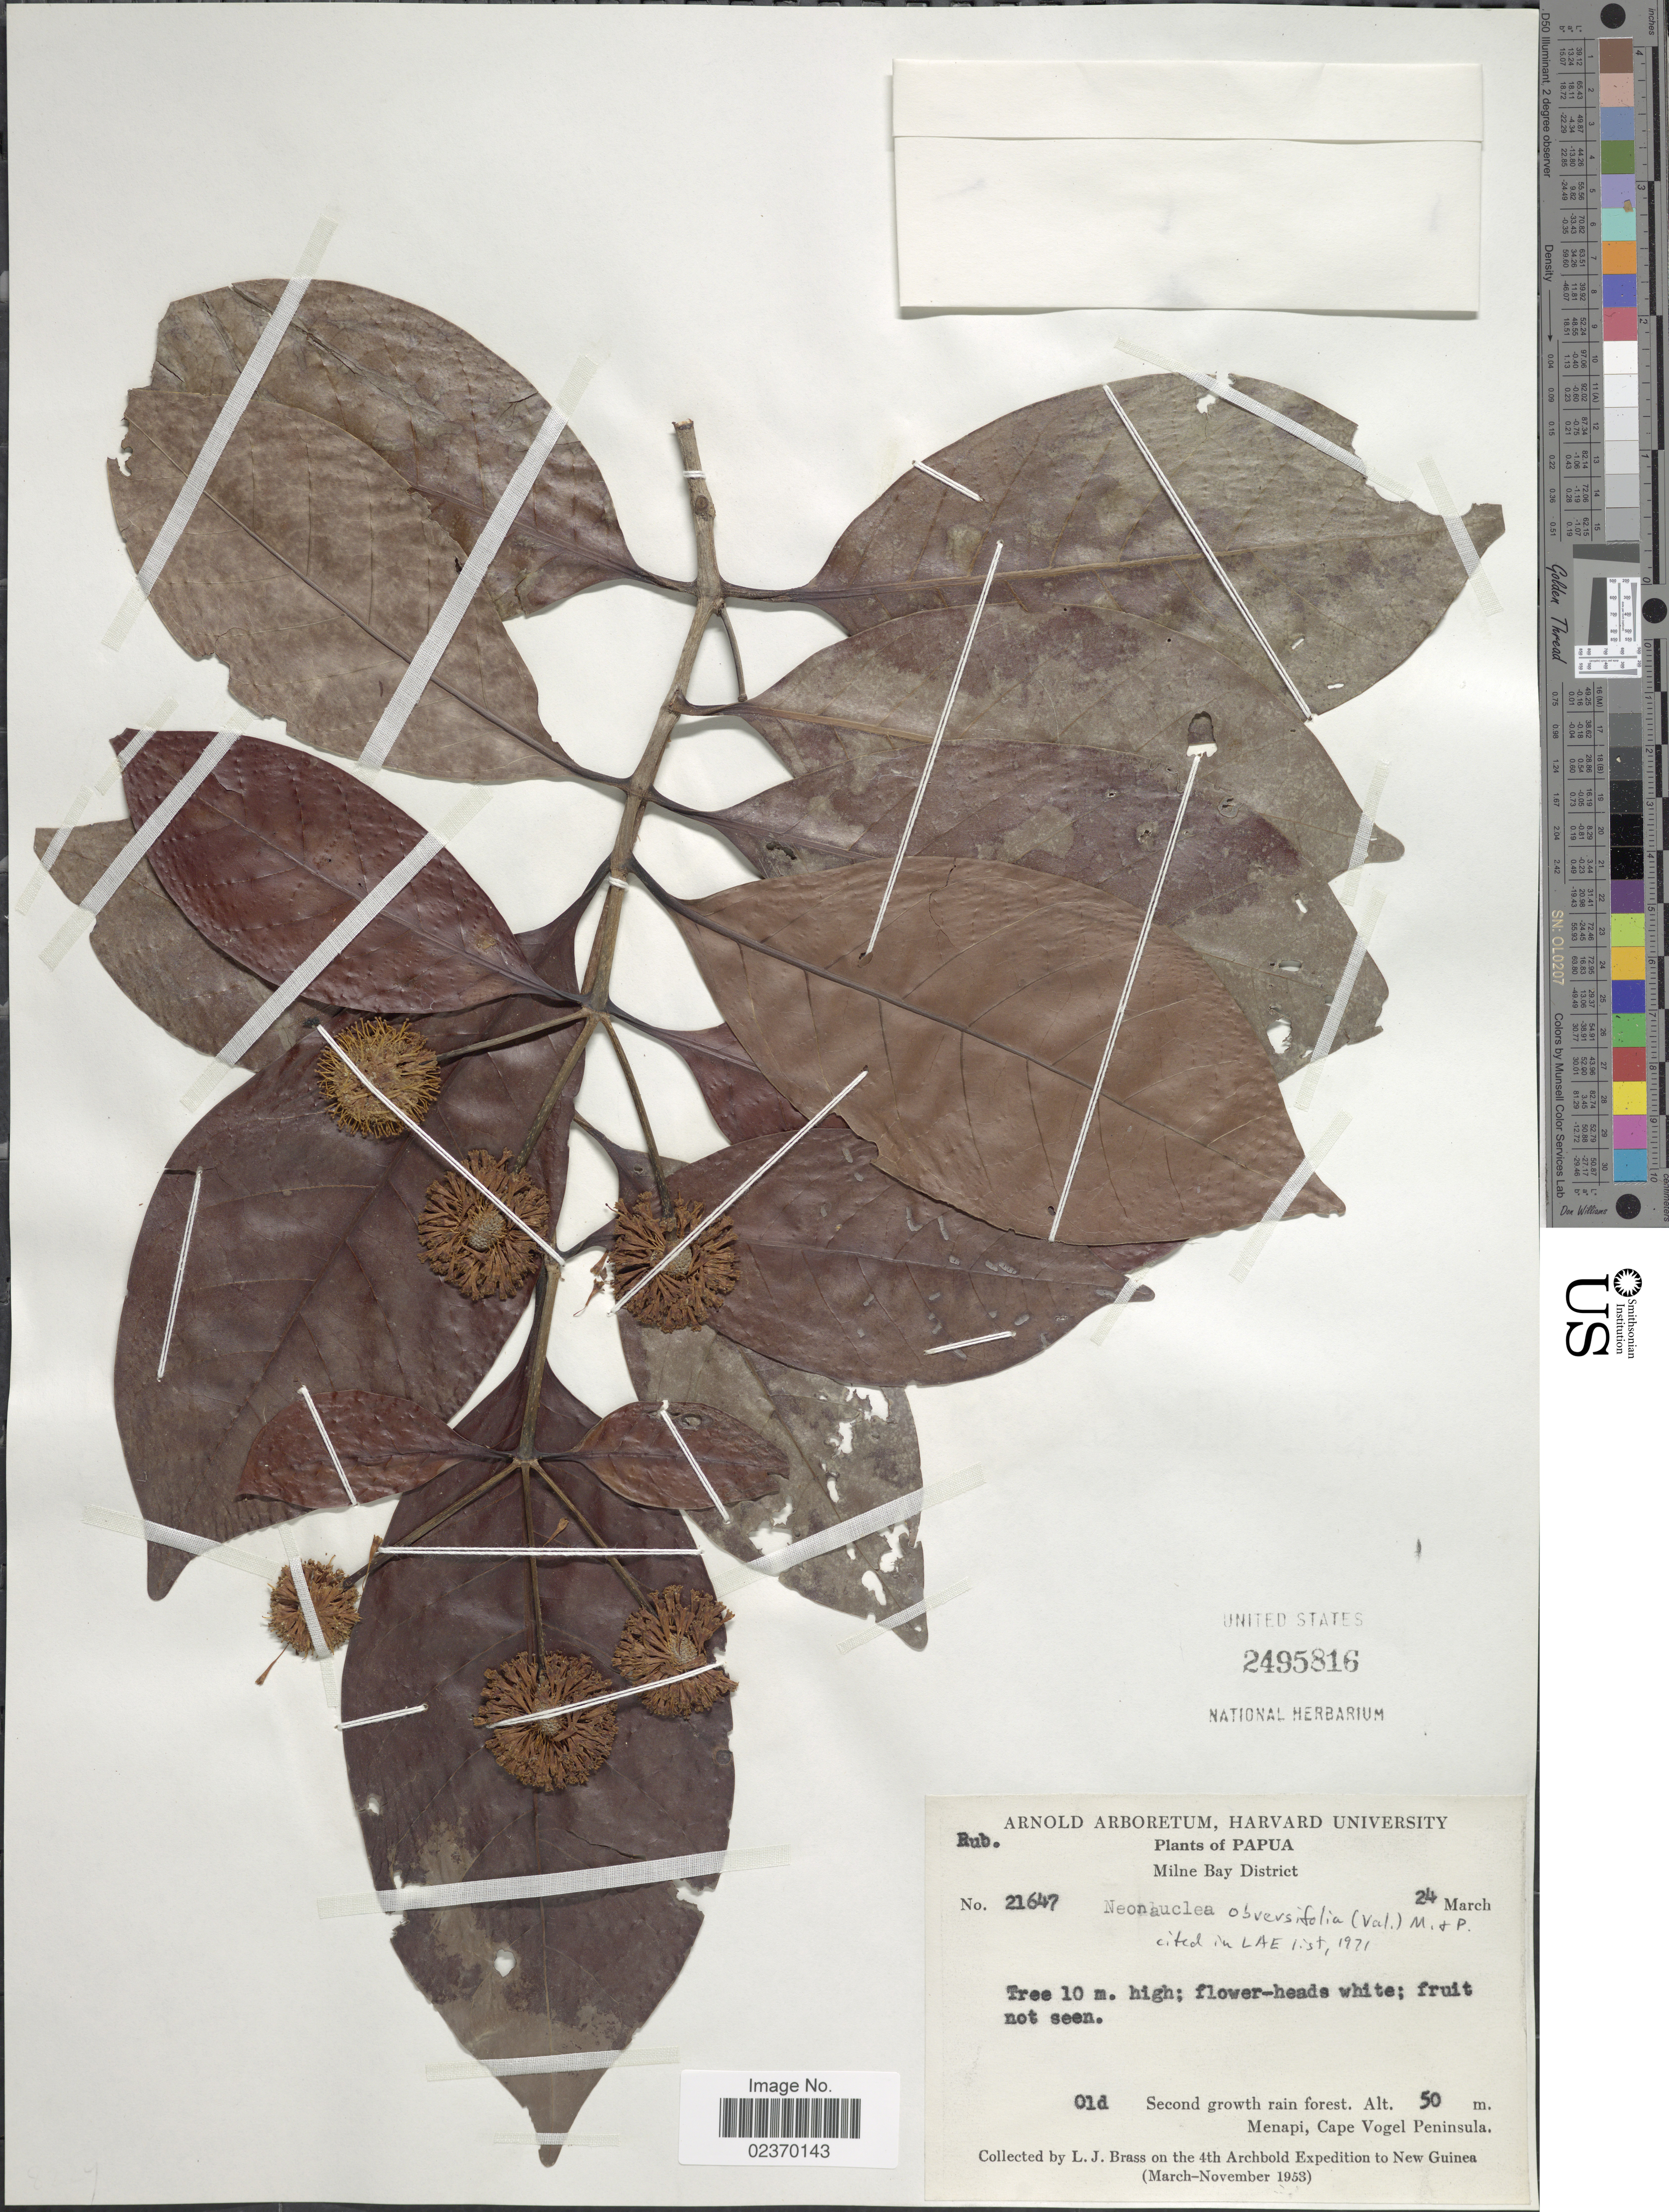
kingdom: Plantae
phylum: Tracheophyta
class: Magnoliopsida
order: Gentianales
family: Rubiaceae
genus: Neonauclea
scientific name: Neonauclea obversifolia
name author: (Valeton) Merr. & L.M. Perry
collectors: L. J. Brass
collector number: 21647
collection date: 1953-03-24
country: Papua New Guinea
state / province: Milne Bay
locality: Milne Bay District, Old Second growth rain forest, Menapi, cape Vogel Peninsula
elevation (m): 50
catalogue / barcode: US 2495816